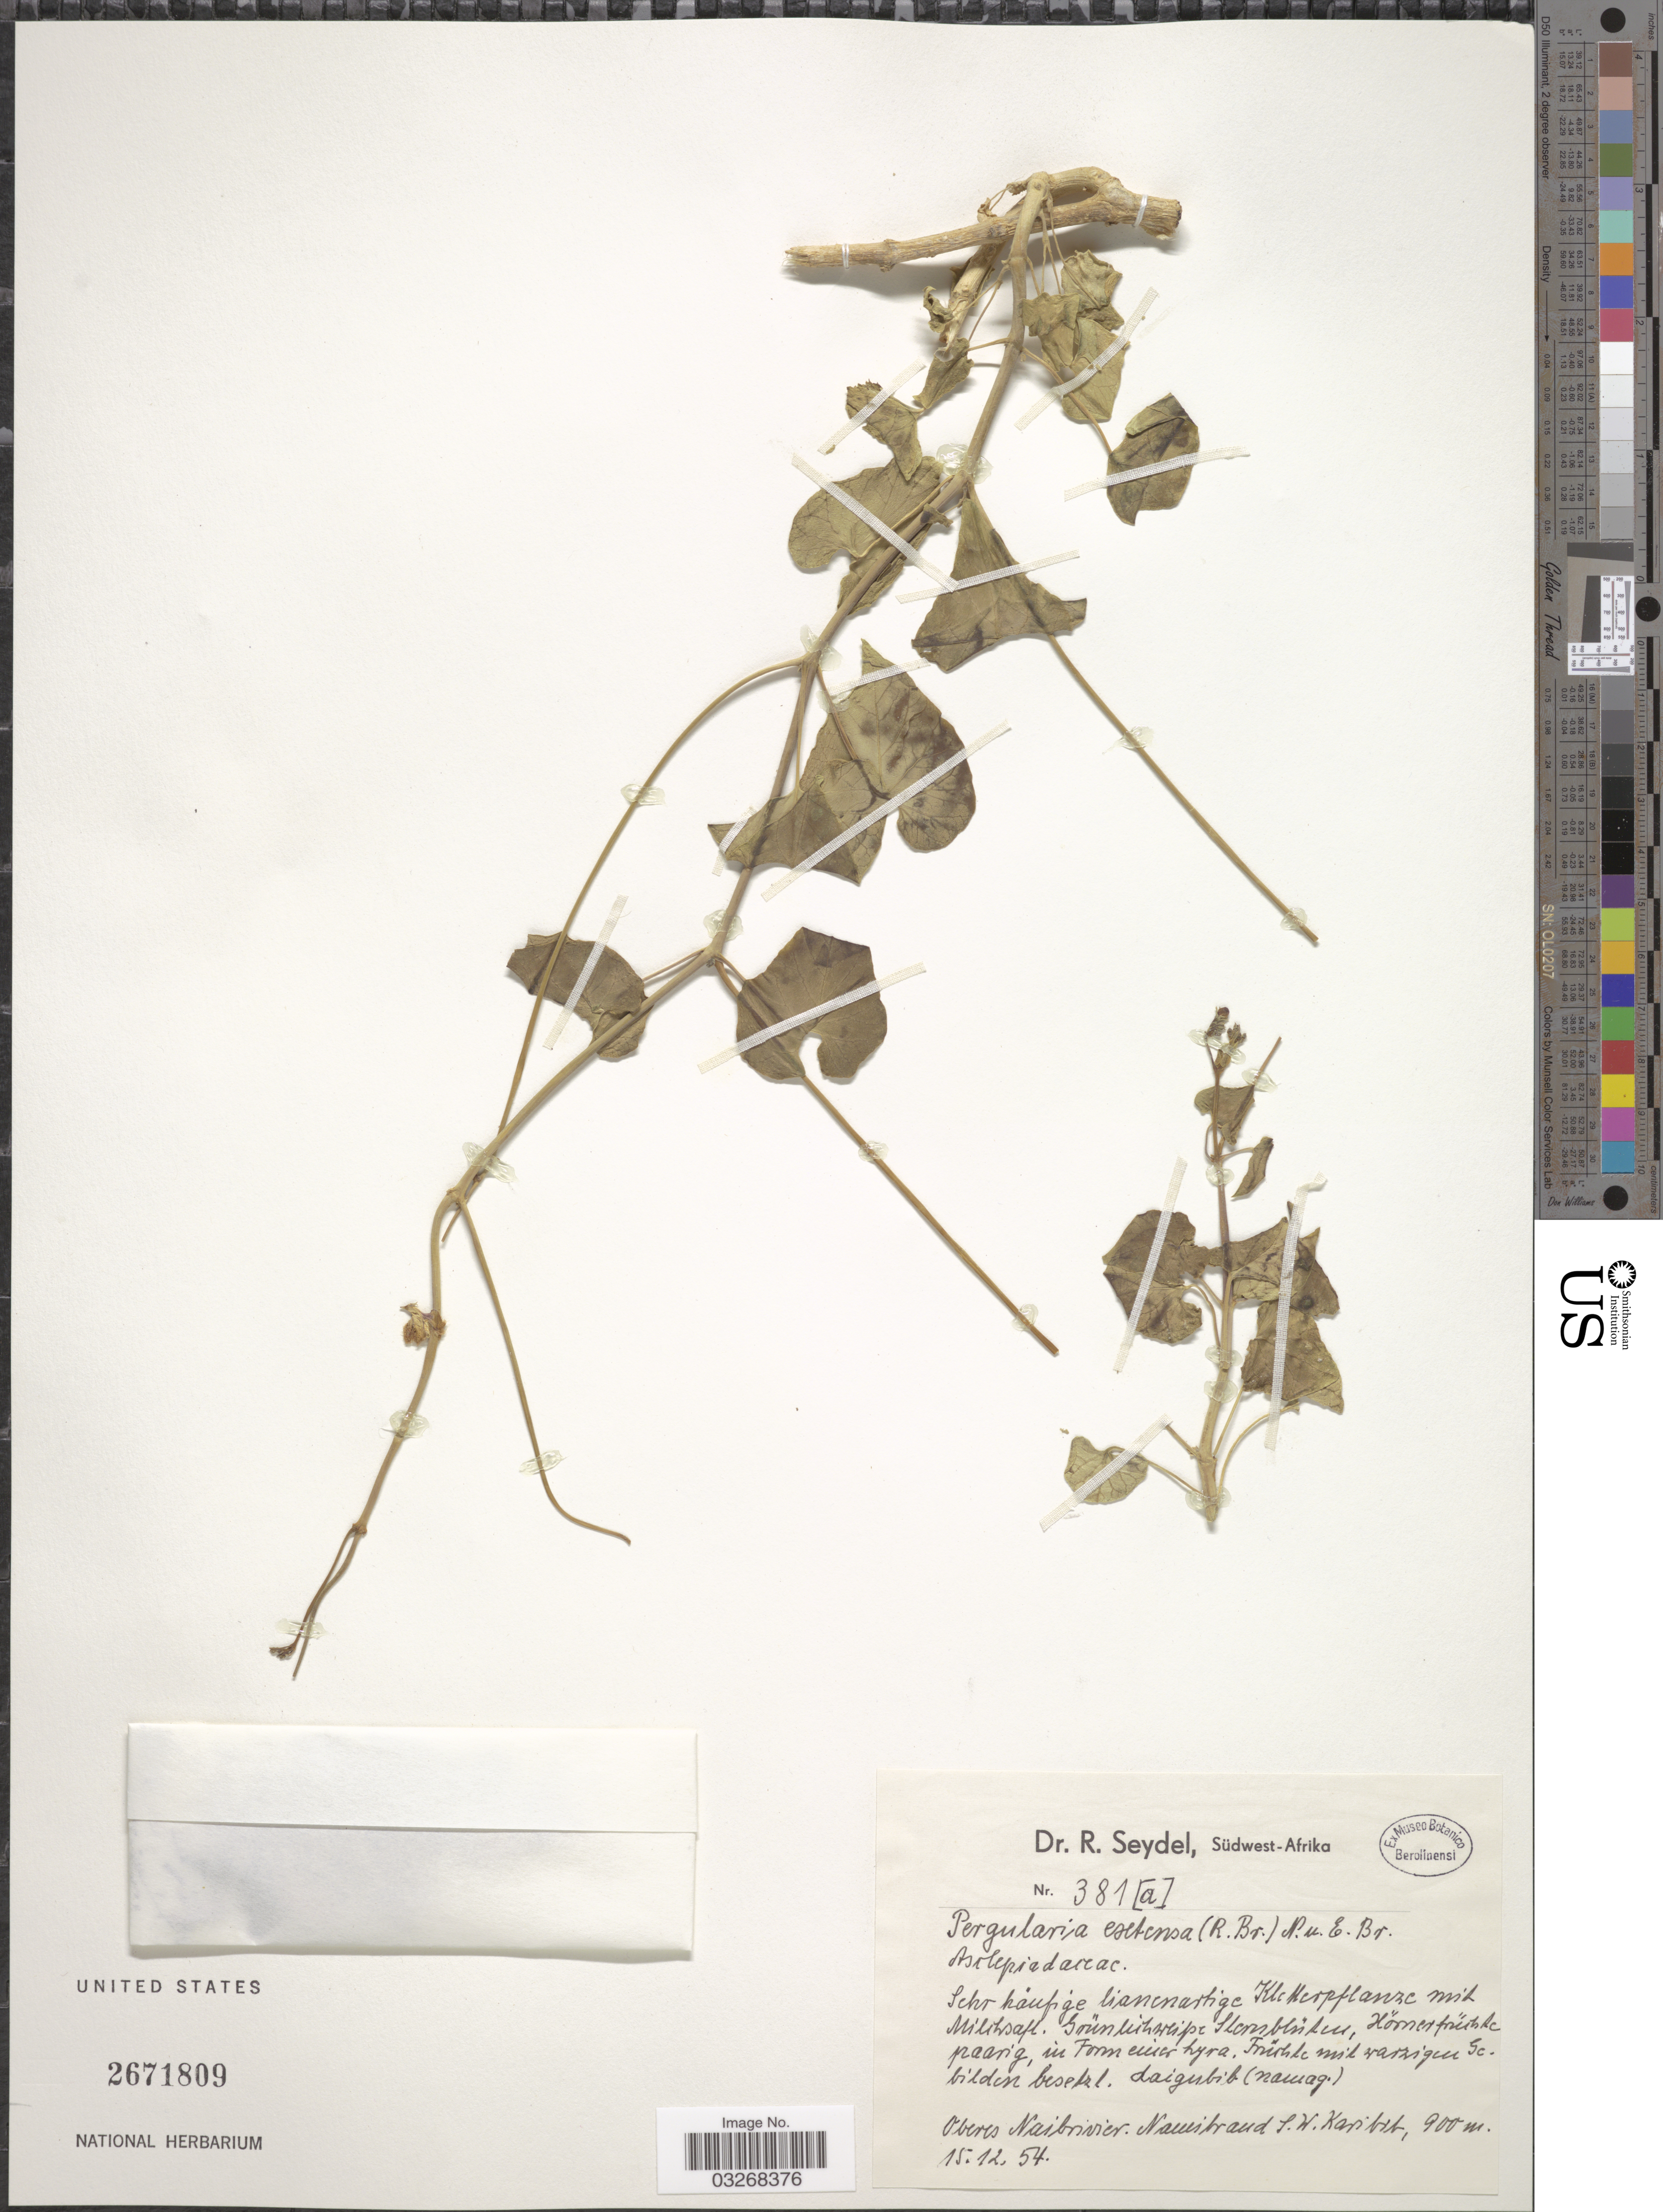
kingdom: Plantae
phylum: Tracheophyta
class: Magnoliopsida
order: Gentianales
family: Apocynaceae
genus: Pergularia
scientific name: Pergularia extensa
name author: (Jacq.) N.E. Br.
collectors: R. Seydel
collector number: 381[a]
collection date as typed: Transcribed d/m/y: 15/12/54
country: Namibia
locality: Südwest-Afrika. Oberes Naibrivier. Namibrand S. W. Karibib.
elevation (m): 900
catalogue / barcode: US 2671809